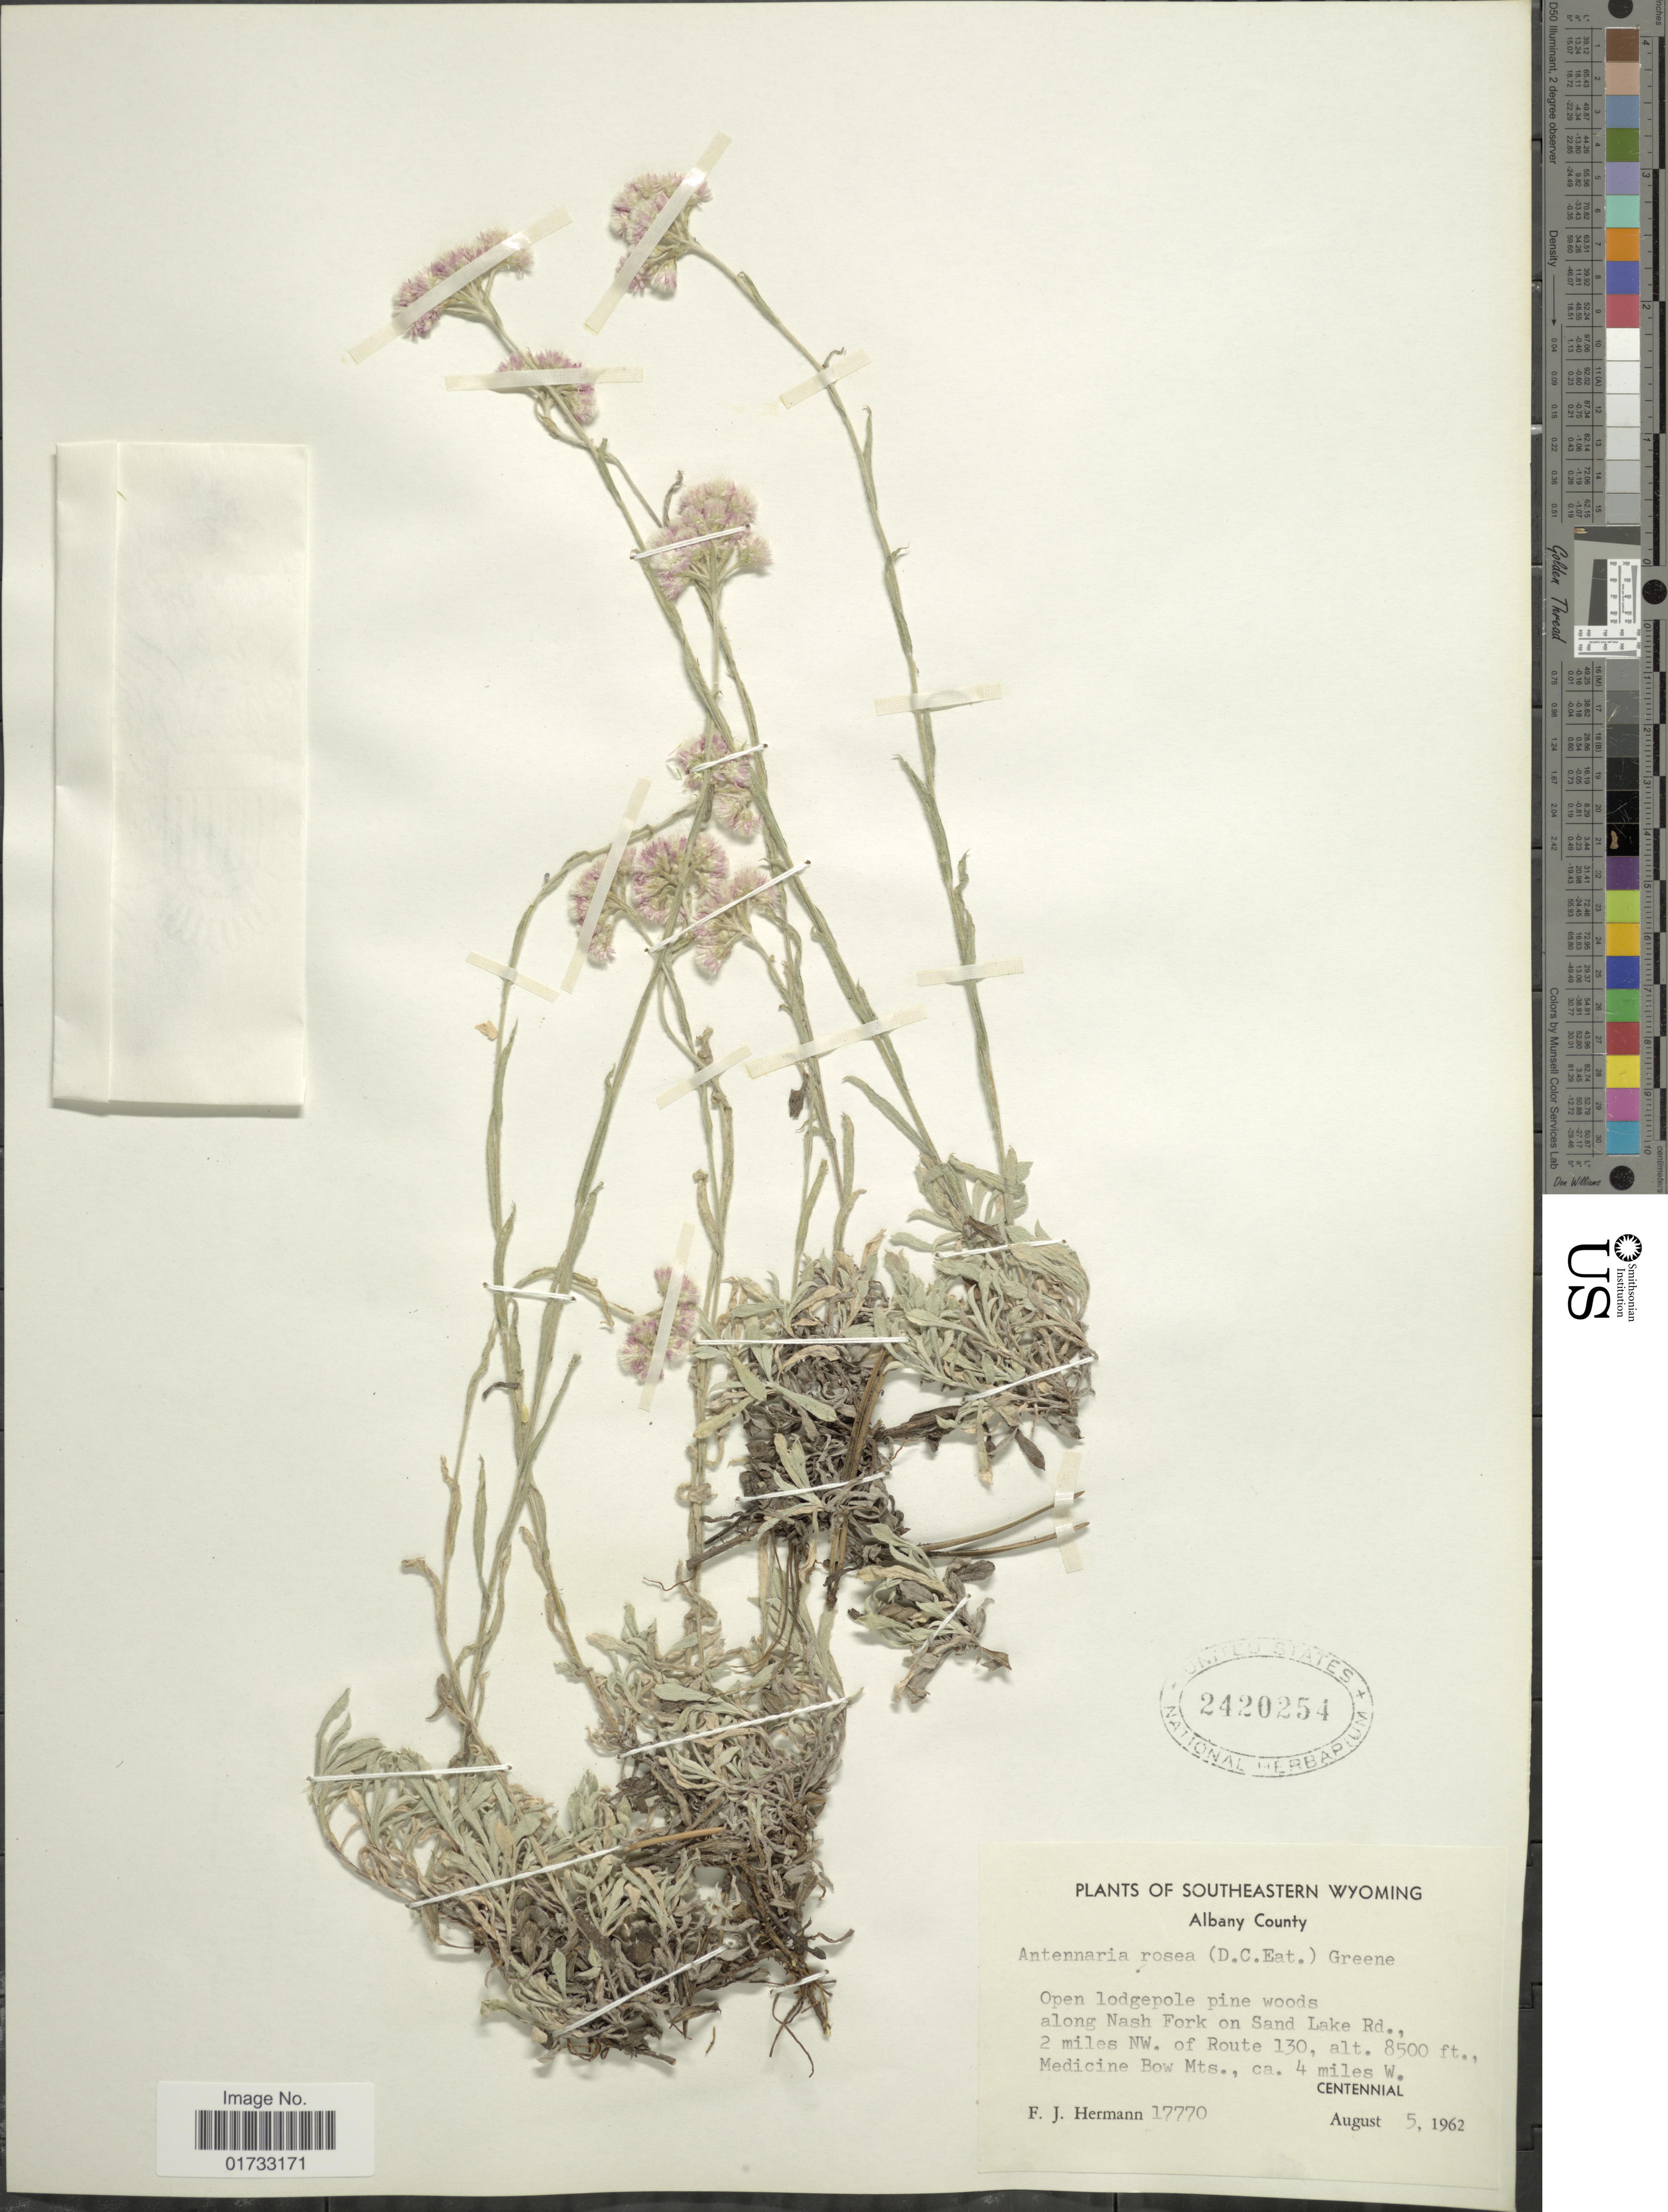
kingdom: Plantae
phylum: Tracheophyta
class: Magnoliopsida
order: Asterales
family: Asteraceae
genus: Antennaria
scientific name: Antennaria rosea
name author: Greene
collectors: F. J. Hermann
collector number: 17770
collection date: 1962-08-05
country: United States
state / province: Wyoming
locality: Albany County, open lodgepole pine woods, along Nash Fork on Sand Lake Rd., 2 miles NW. of Route 130, Medicine Bow Mts., ca. 4 miles W. Centennial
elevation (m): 2591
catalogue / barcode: US 2420254